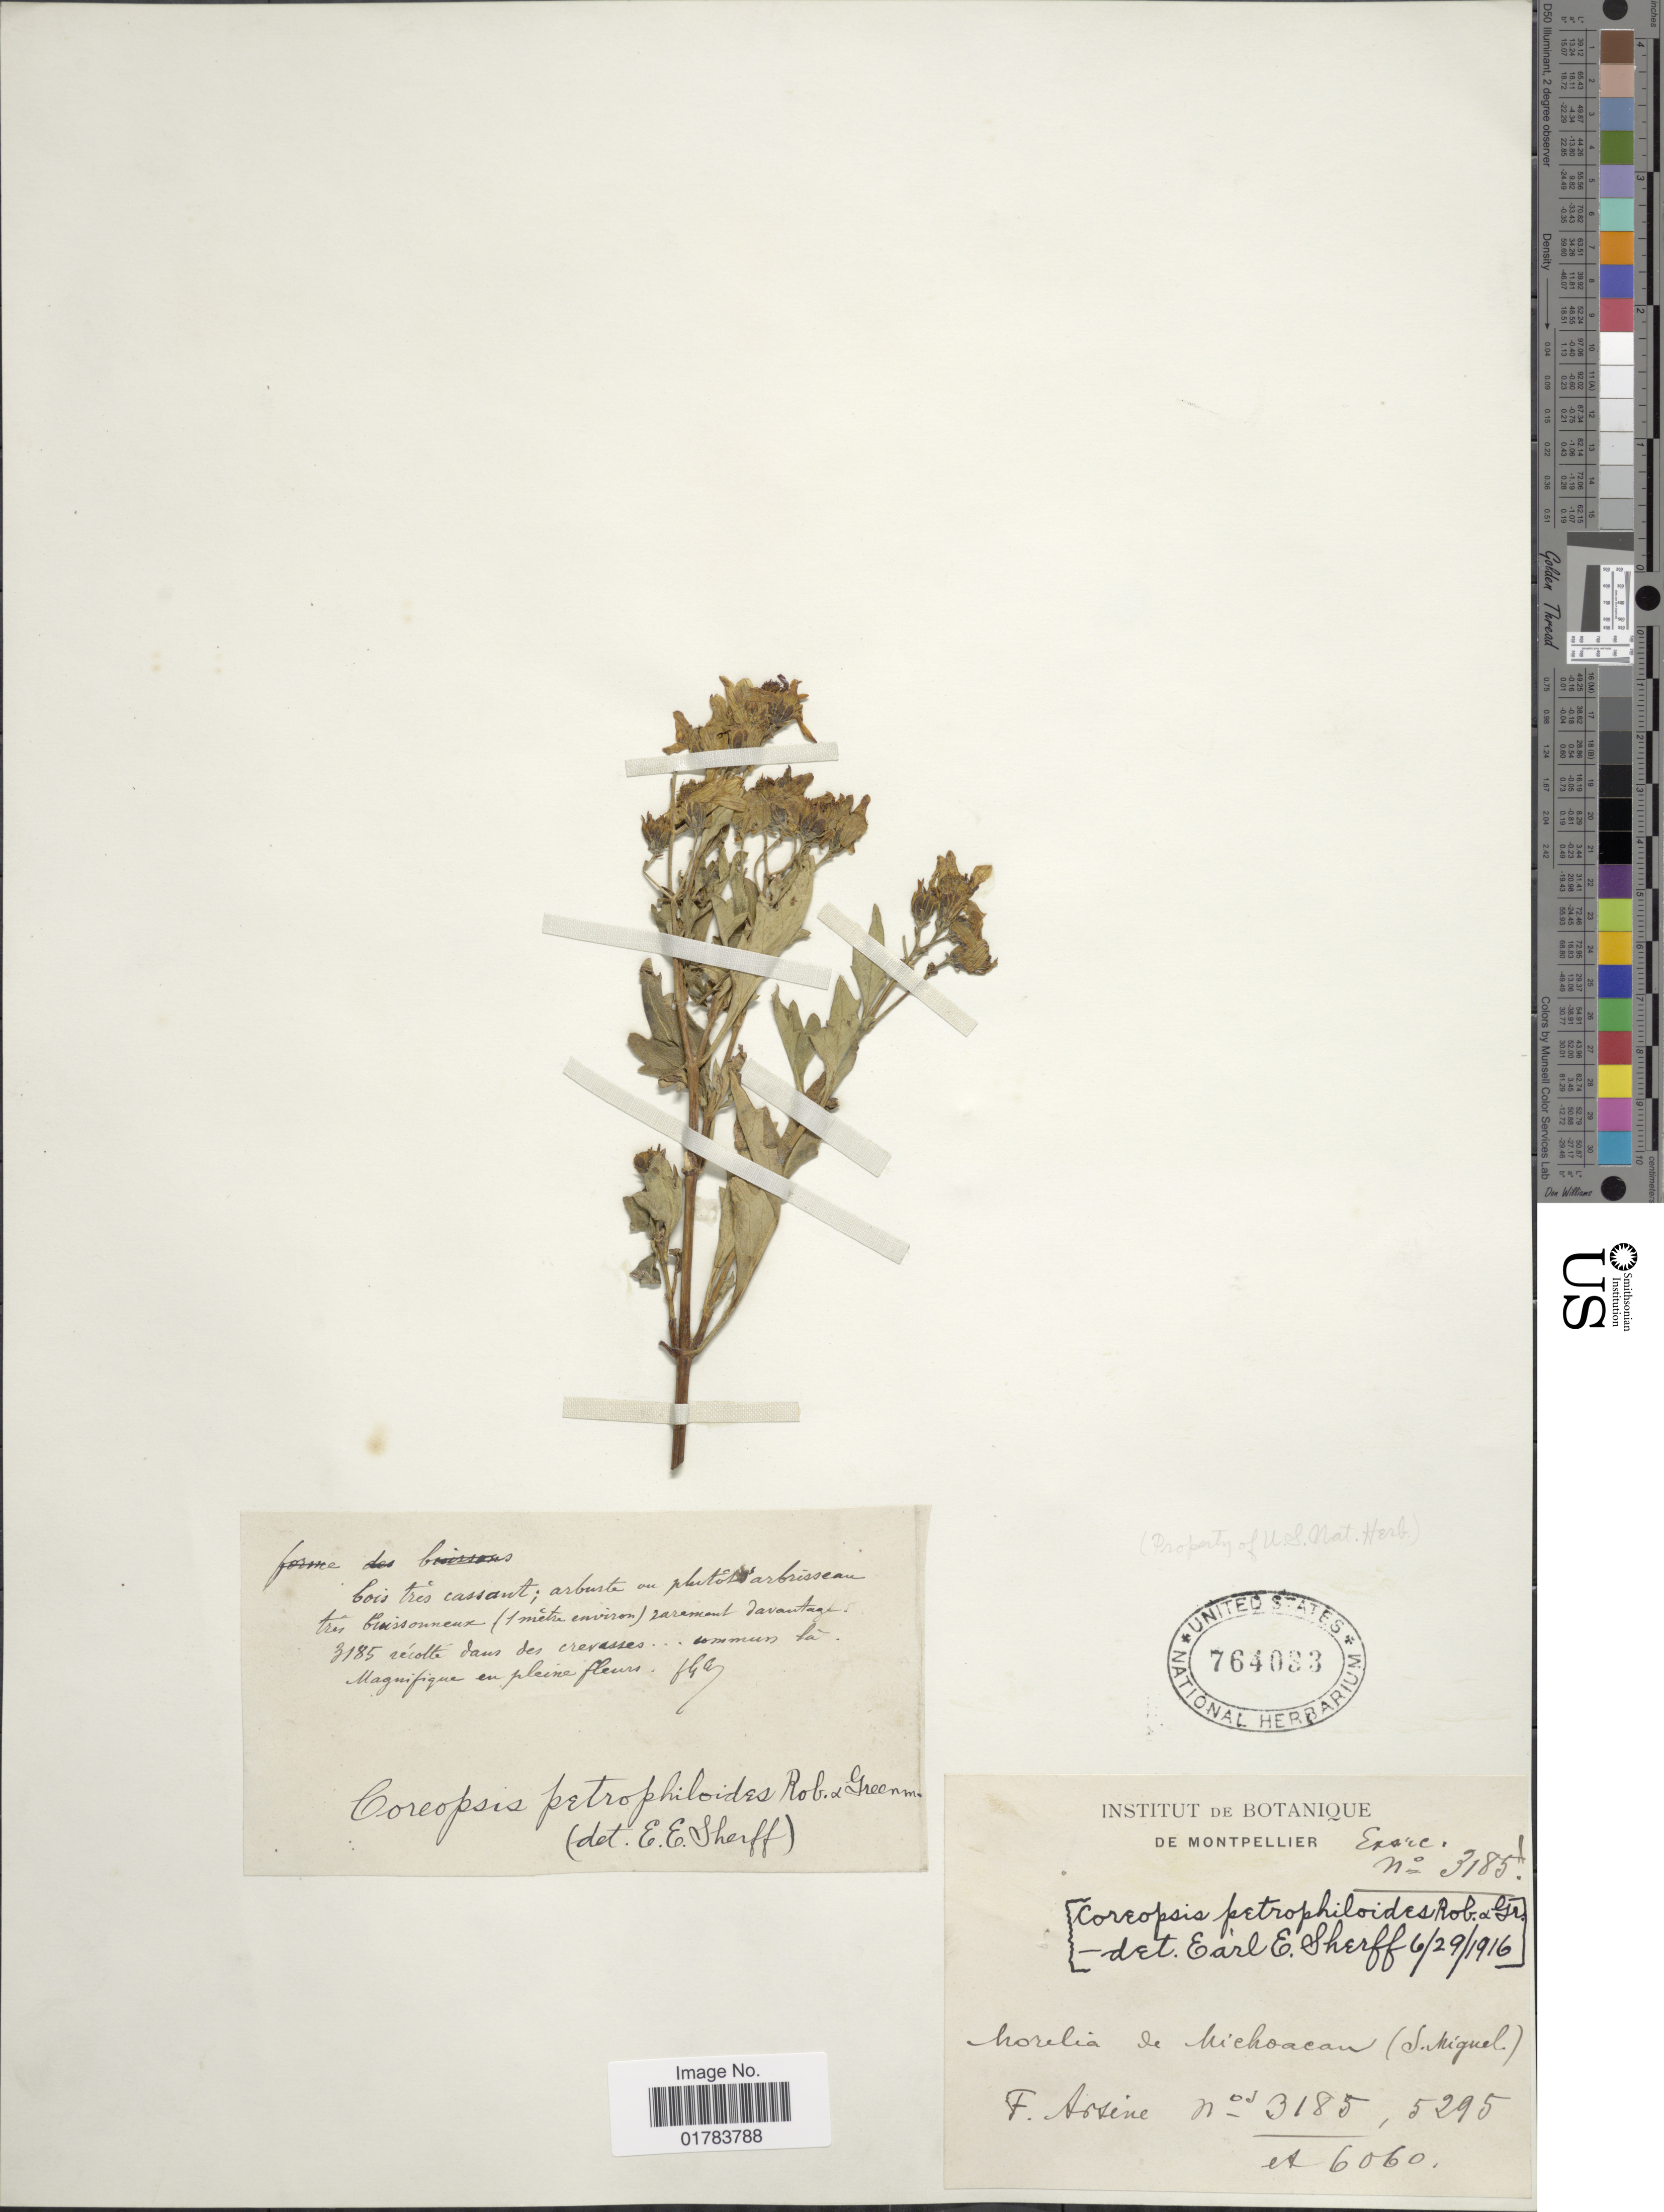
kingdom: Plantae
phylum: Tracheophyta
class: Magnoliopsida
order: Asterales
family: Asteraceae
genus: Coreopsis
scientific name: Coreopsis petrophiloides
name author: B.L. Rob. & Greenm.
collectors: F. Arsène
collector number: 3185/5295/6060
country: Mexico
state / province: Michoacán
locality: Morelia de Michoacan (S. Miguel)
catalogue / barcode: US 764033